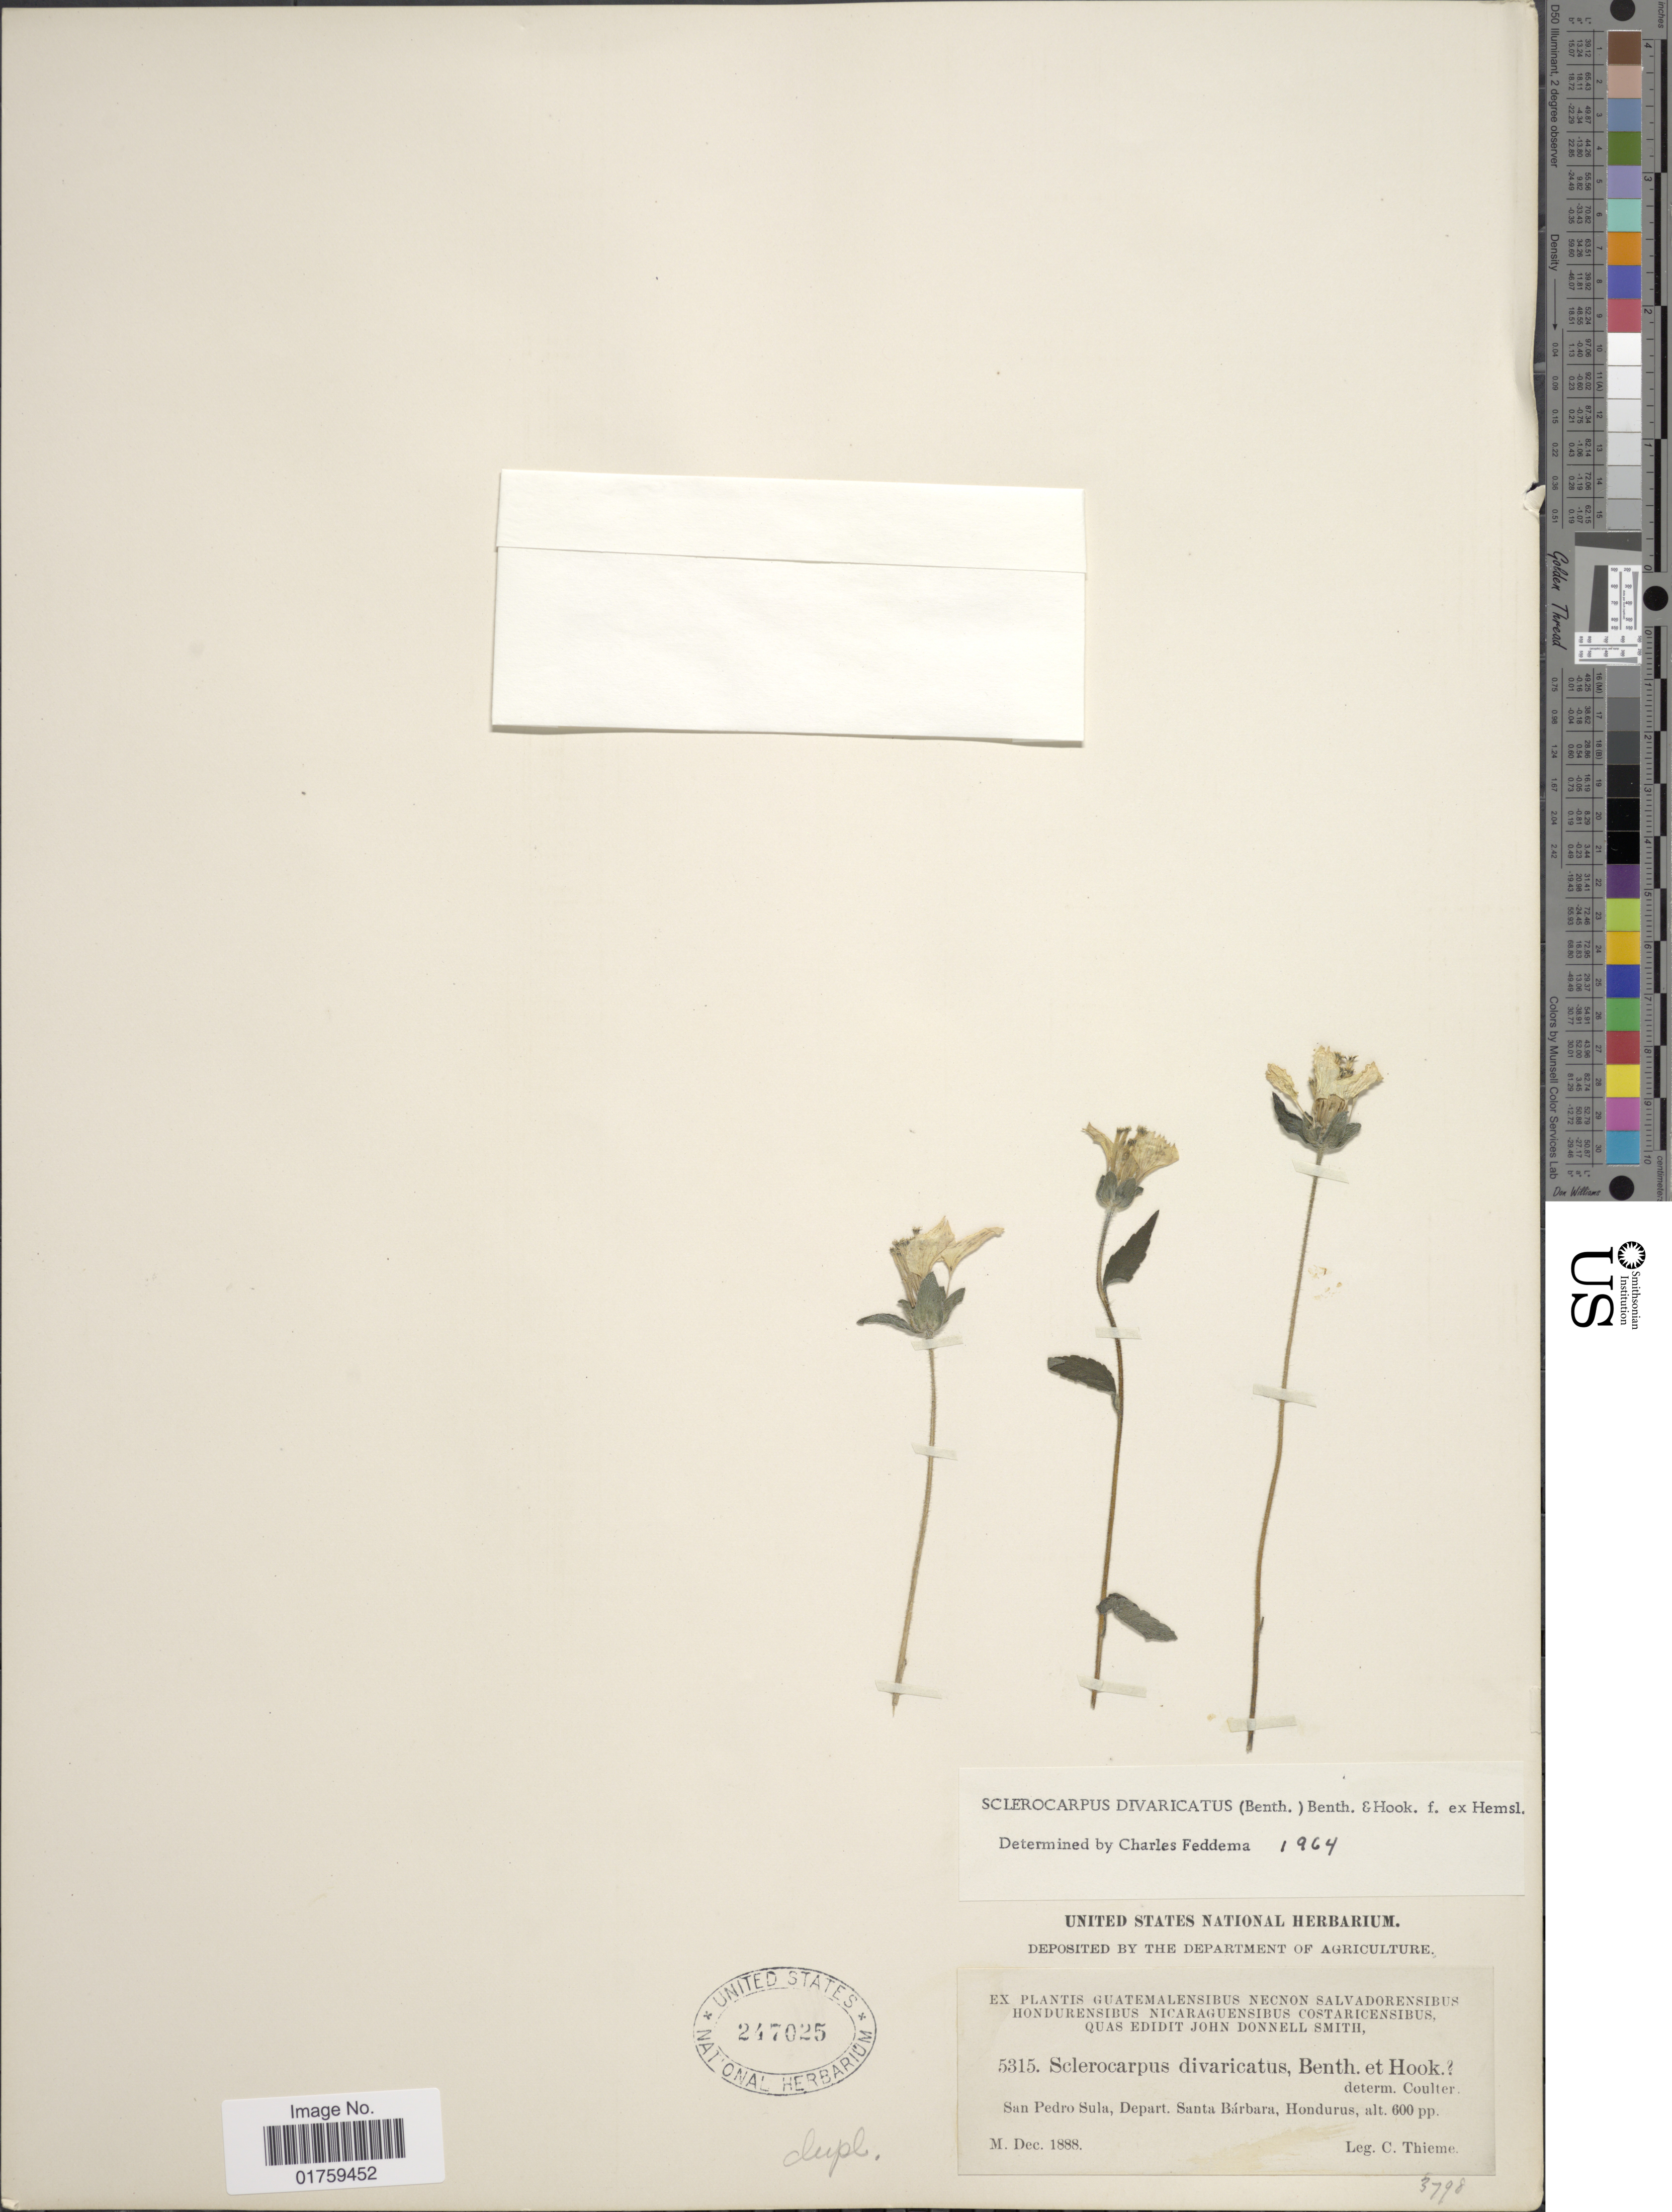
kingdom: Plantae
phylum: Tracheophyta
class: Magnoliopsida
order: Asterales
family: Asteraceae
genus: Sclerocarpus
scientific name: Sclerocarpus divaricatus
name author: (Benth.) Benth. & Hook. f. ex Hemsl.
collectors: C. Thieme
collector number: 5315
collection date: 1888-12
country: Honduras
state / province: Santa Bárbara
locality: San Pedro Sula, Depart. Santa Barbara, Honduras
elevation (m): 183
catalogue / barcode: US 247025